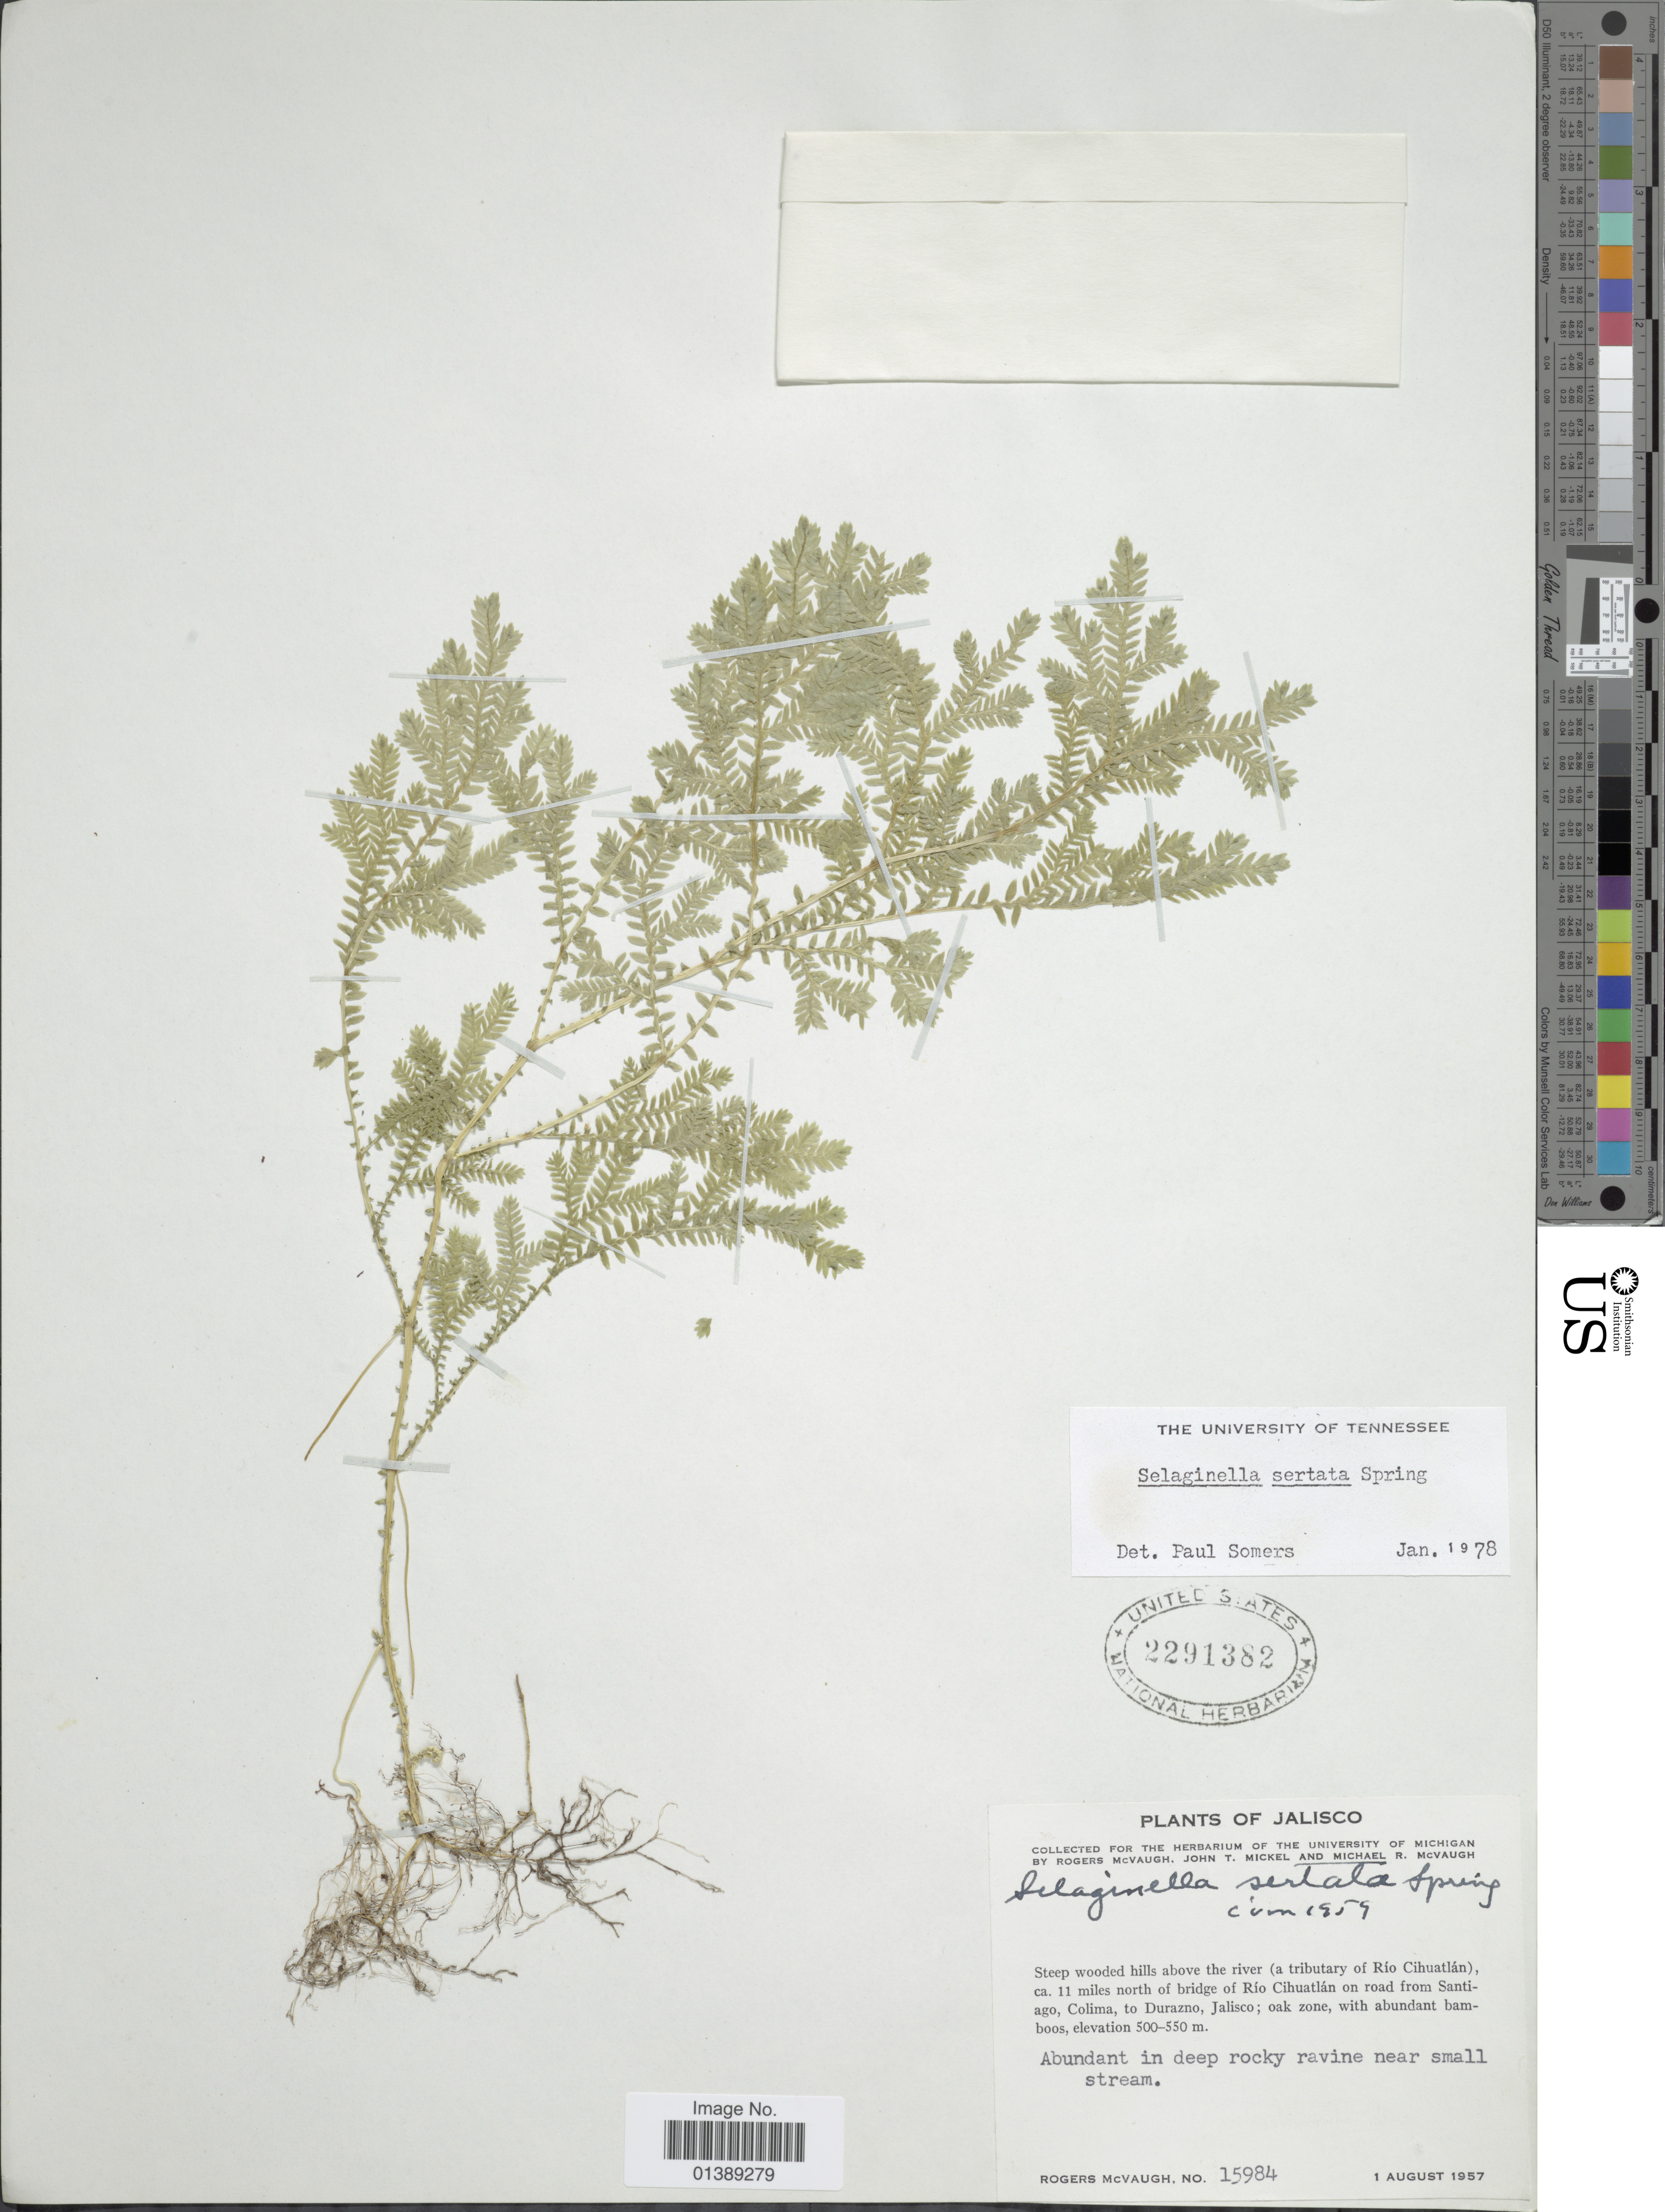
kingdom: Plantae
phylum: Tracheophyta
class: Lycopodiopsida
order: Selaginellales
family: Selaginellaceae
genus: Selaginella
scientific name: Selaginella sertata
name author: Spring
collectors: R. McVaugh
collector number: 15984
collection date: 1957-08-01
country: Mexico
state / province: Jalisco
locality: Steep wooded hills above the river (a tributary of Río Cihuatlán), ca 11 miles north of bridge of Río Cihuatlán on road from Santiago, Colima, to Durazno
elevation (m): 500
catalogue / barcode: US 2291382